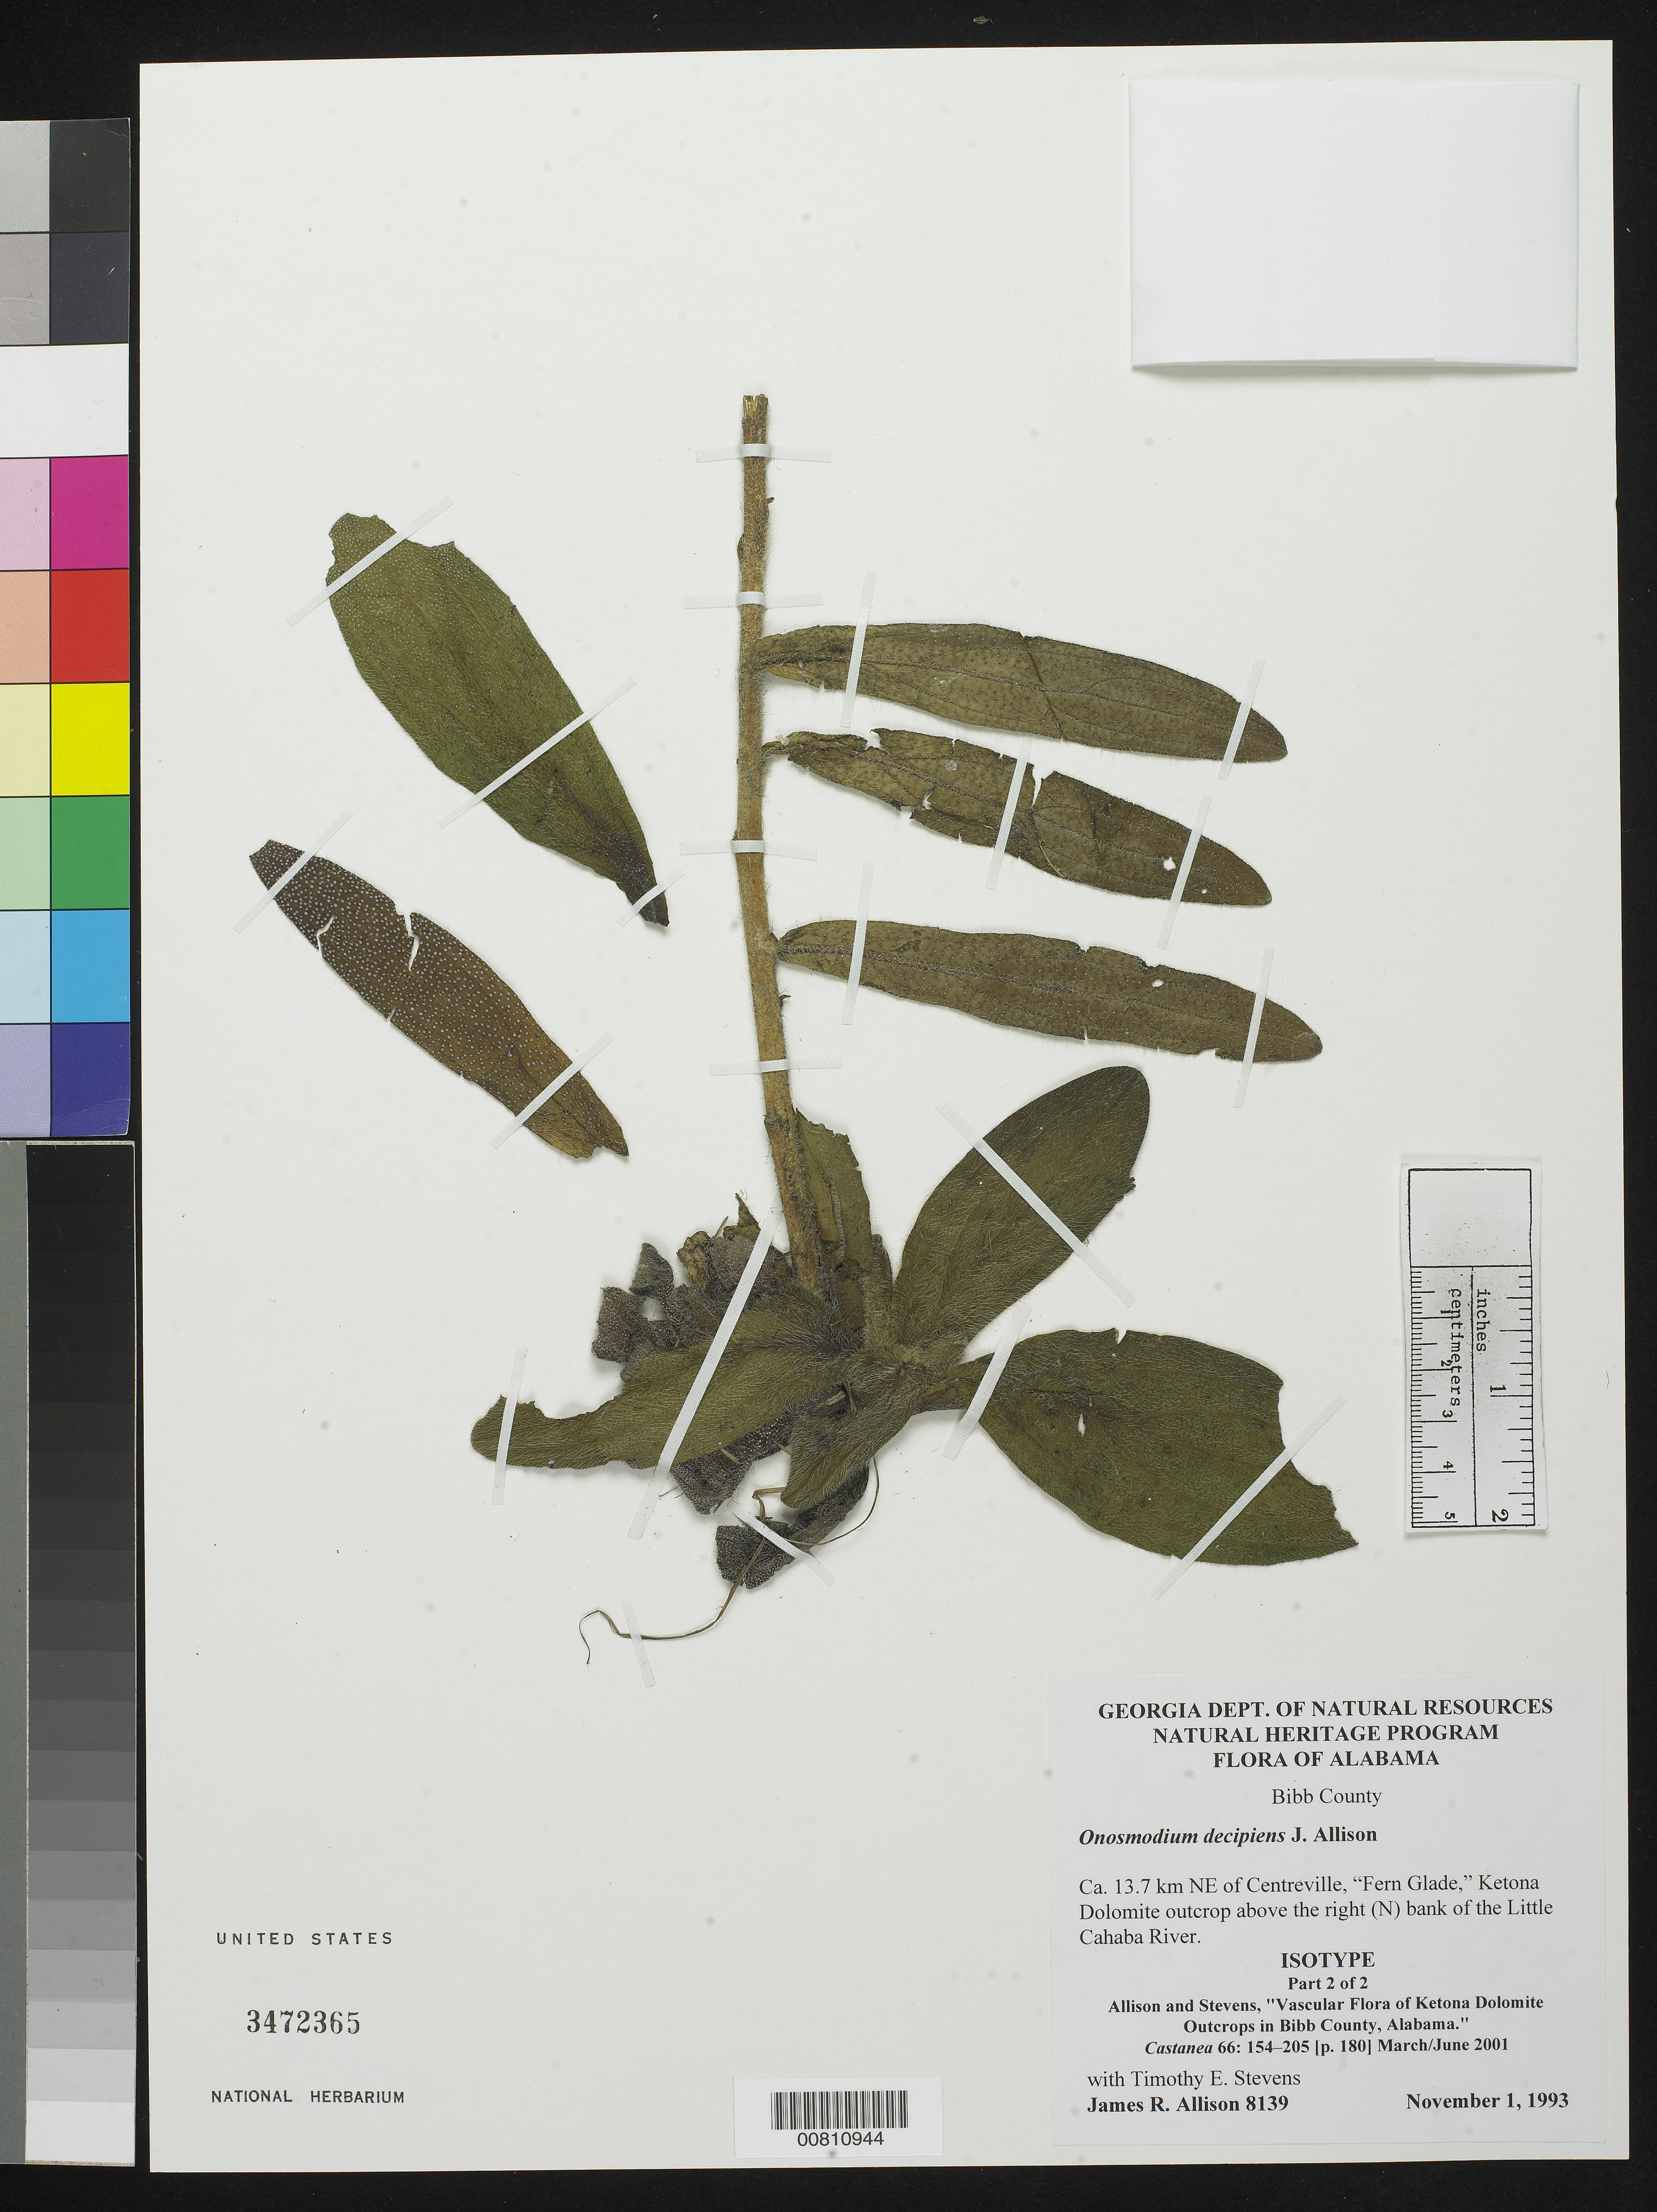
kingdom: Plantae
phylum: Tracheophyta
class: Magnoliopsida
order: Boraginales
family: Boraginaceae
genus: Onosmodium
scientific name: Onosmodium decipiens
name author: J.R. Allison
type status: Isotype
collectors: J. R. Allison & T. Stevens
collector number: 8139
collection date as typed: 01 Nov 1993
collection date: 1993-11-01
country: United States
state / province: Alabama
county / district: Bibb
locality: Ca. 13.7 km NE of Centreville, "Fern Glade", Ketona Dolomite outcrop above the right (N) bank of the Little Cahaba River.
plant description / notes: Holotype at NY.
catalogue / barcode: US 3472365